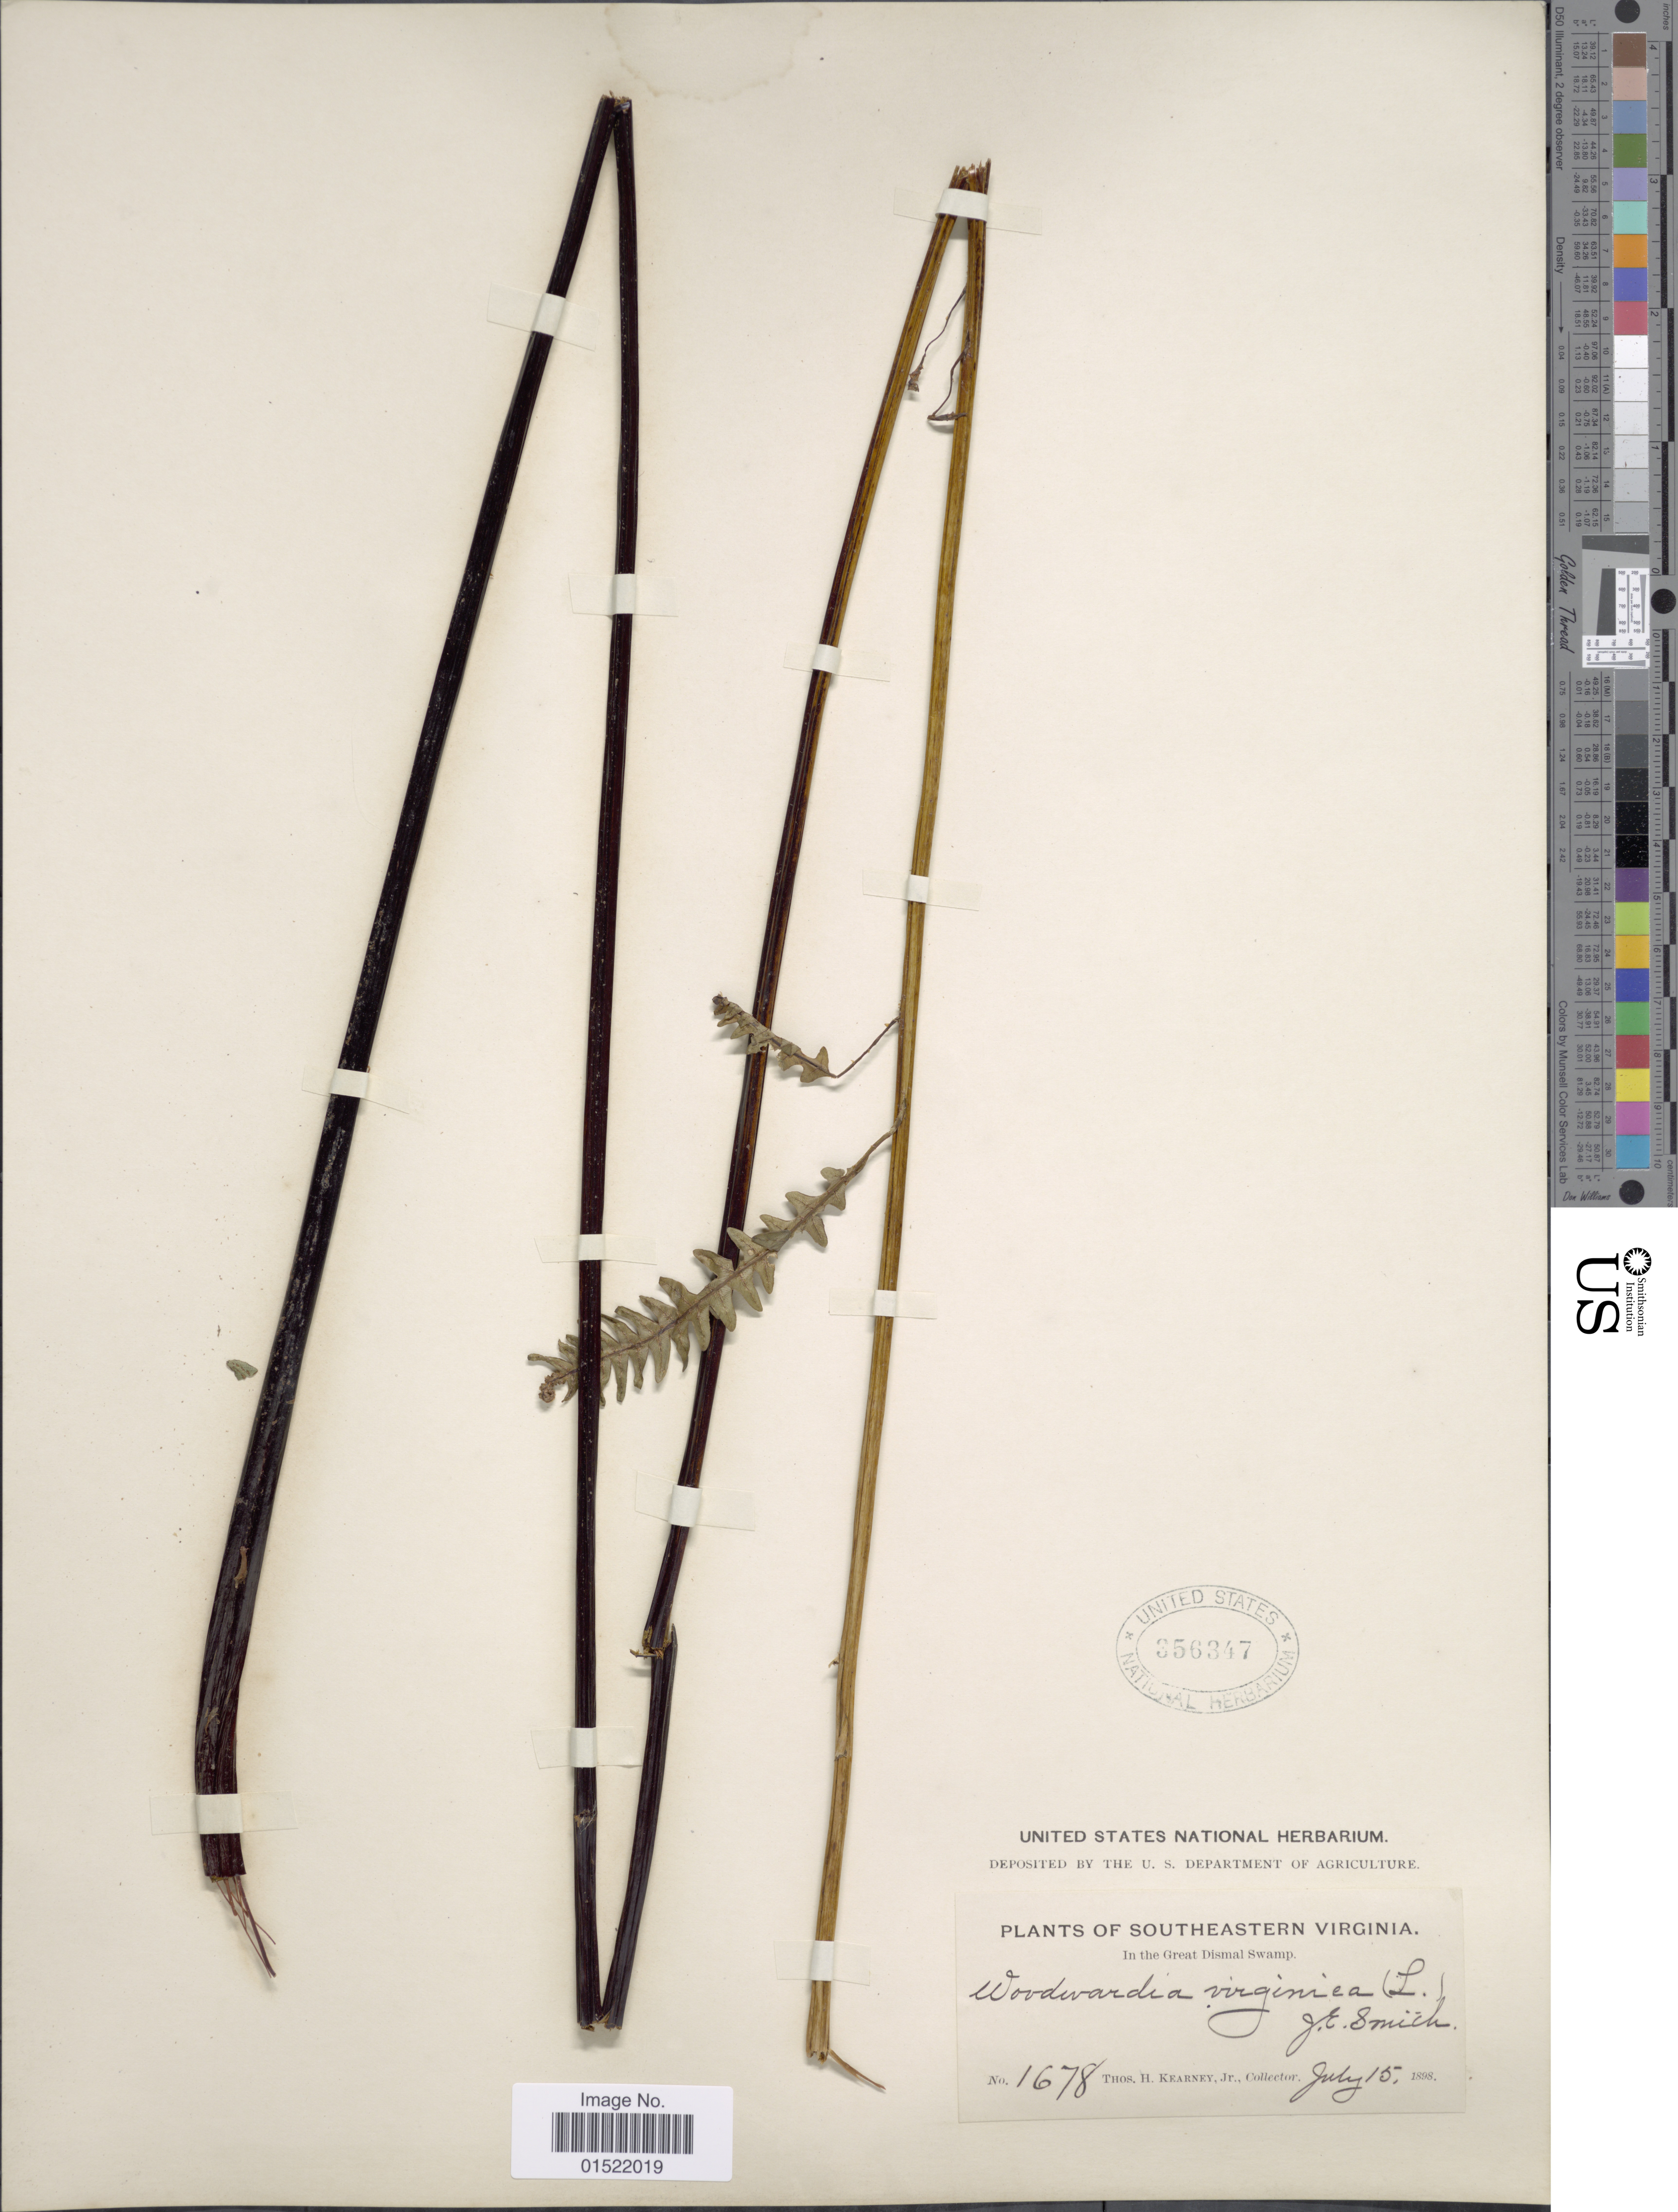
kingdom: Plantae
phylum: Tracheophyta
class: Polypodiopsida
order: Polypodiales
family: Blechnaceae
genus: Woodwardia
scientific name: Woodwardia virginica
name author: (L.) R.M. Sm.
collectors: T. H. Kearney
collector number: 1678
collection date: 1898-07-15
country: United States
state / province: Virginia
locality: Southeastern Virginia, in the Great Dismal Swamp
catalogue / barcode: US 356347